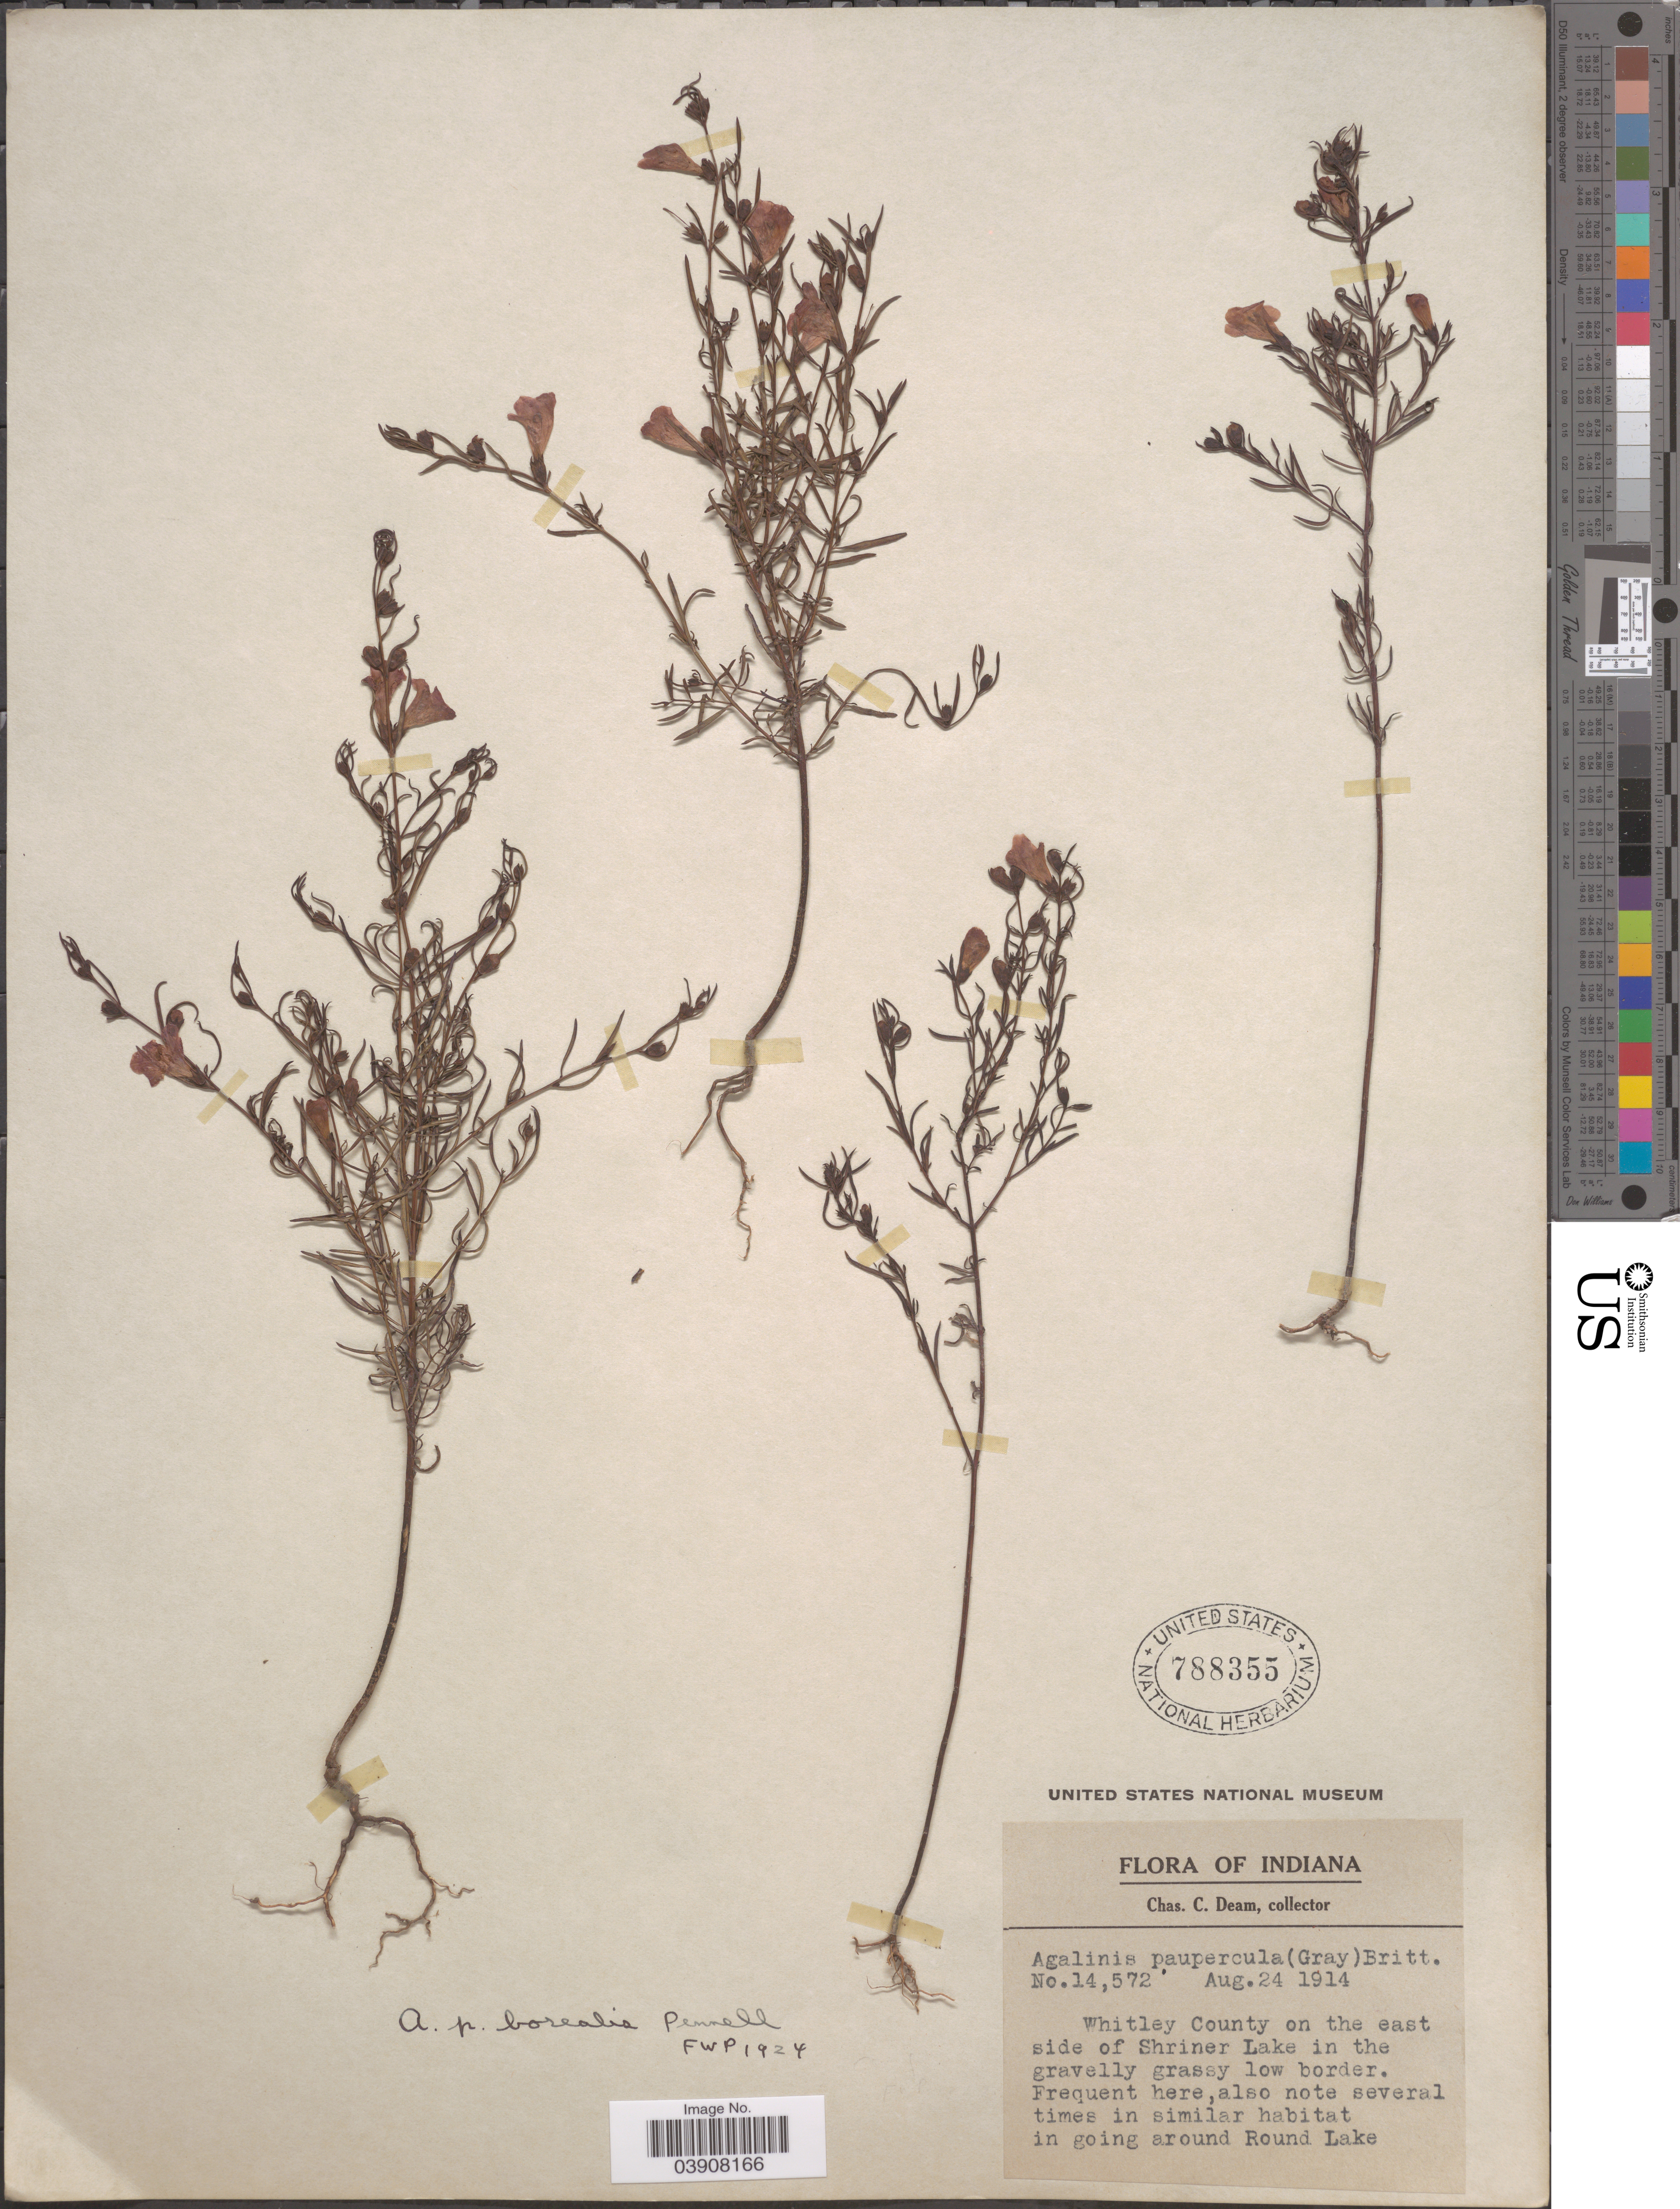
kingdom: Plantae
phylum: Tracheophyta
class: Magnoliopsida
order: Lamiales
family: Orobanchaceae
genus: Agalinis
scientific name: Agalinis paupercula var. borealis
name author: Pennell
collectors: C. C. Deam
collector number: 14572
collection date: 1914-08-24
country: United States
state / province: Indiana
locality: Whitley County on the east side of Shriner Lake in the gravelly grassy low border. In going around Round Lake.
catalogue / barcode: US 788355